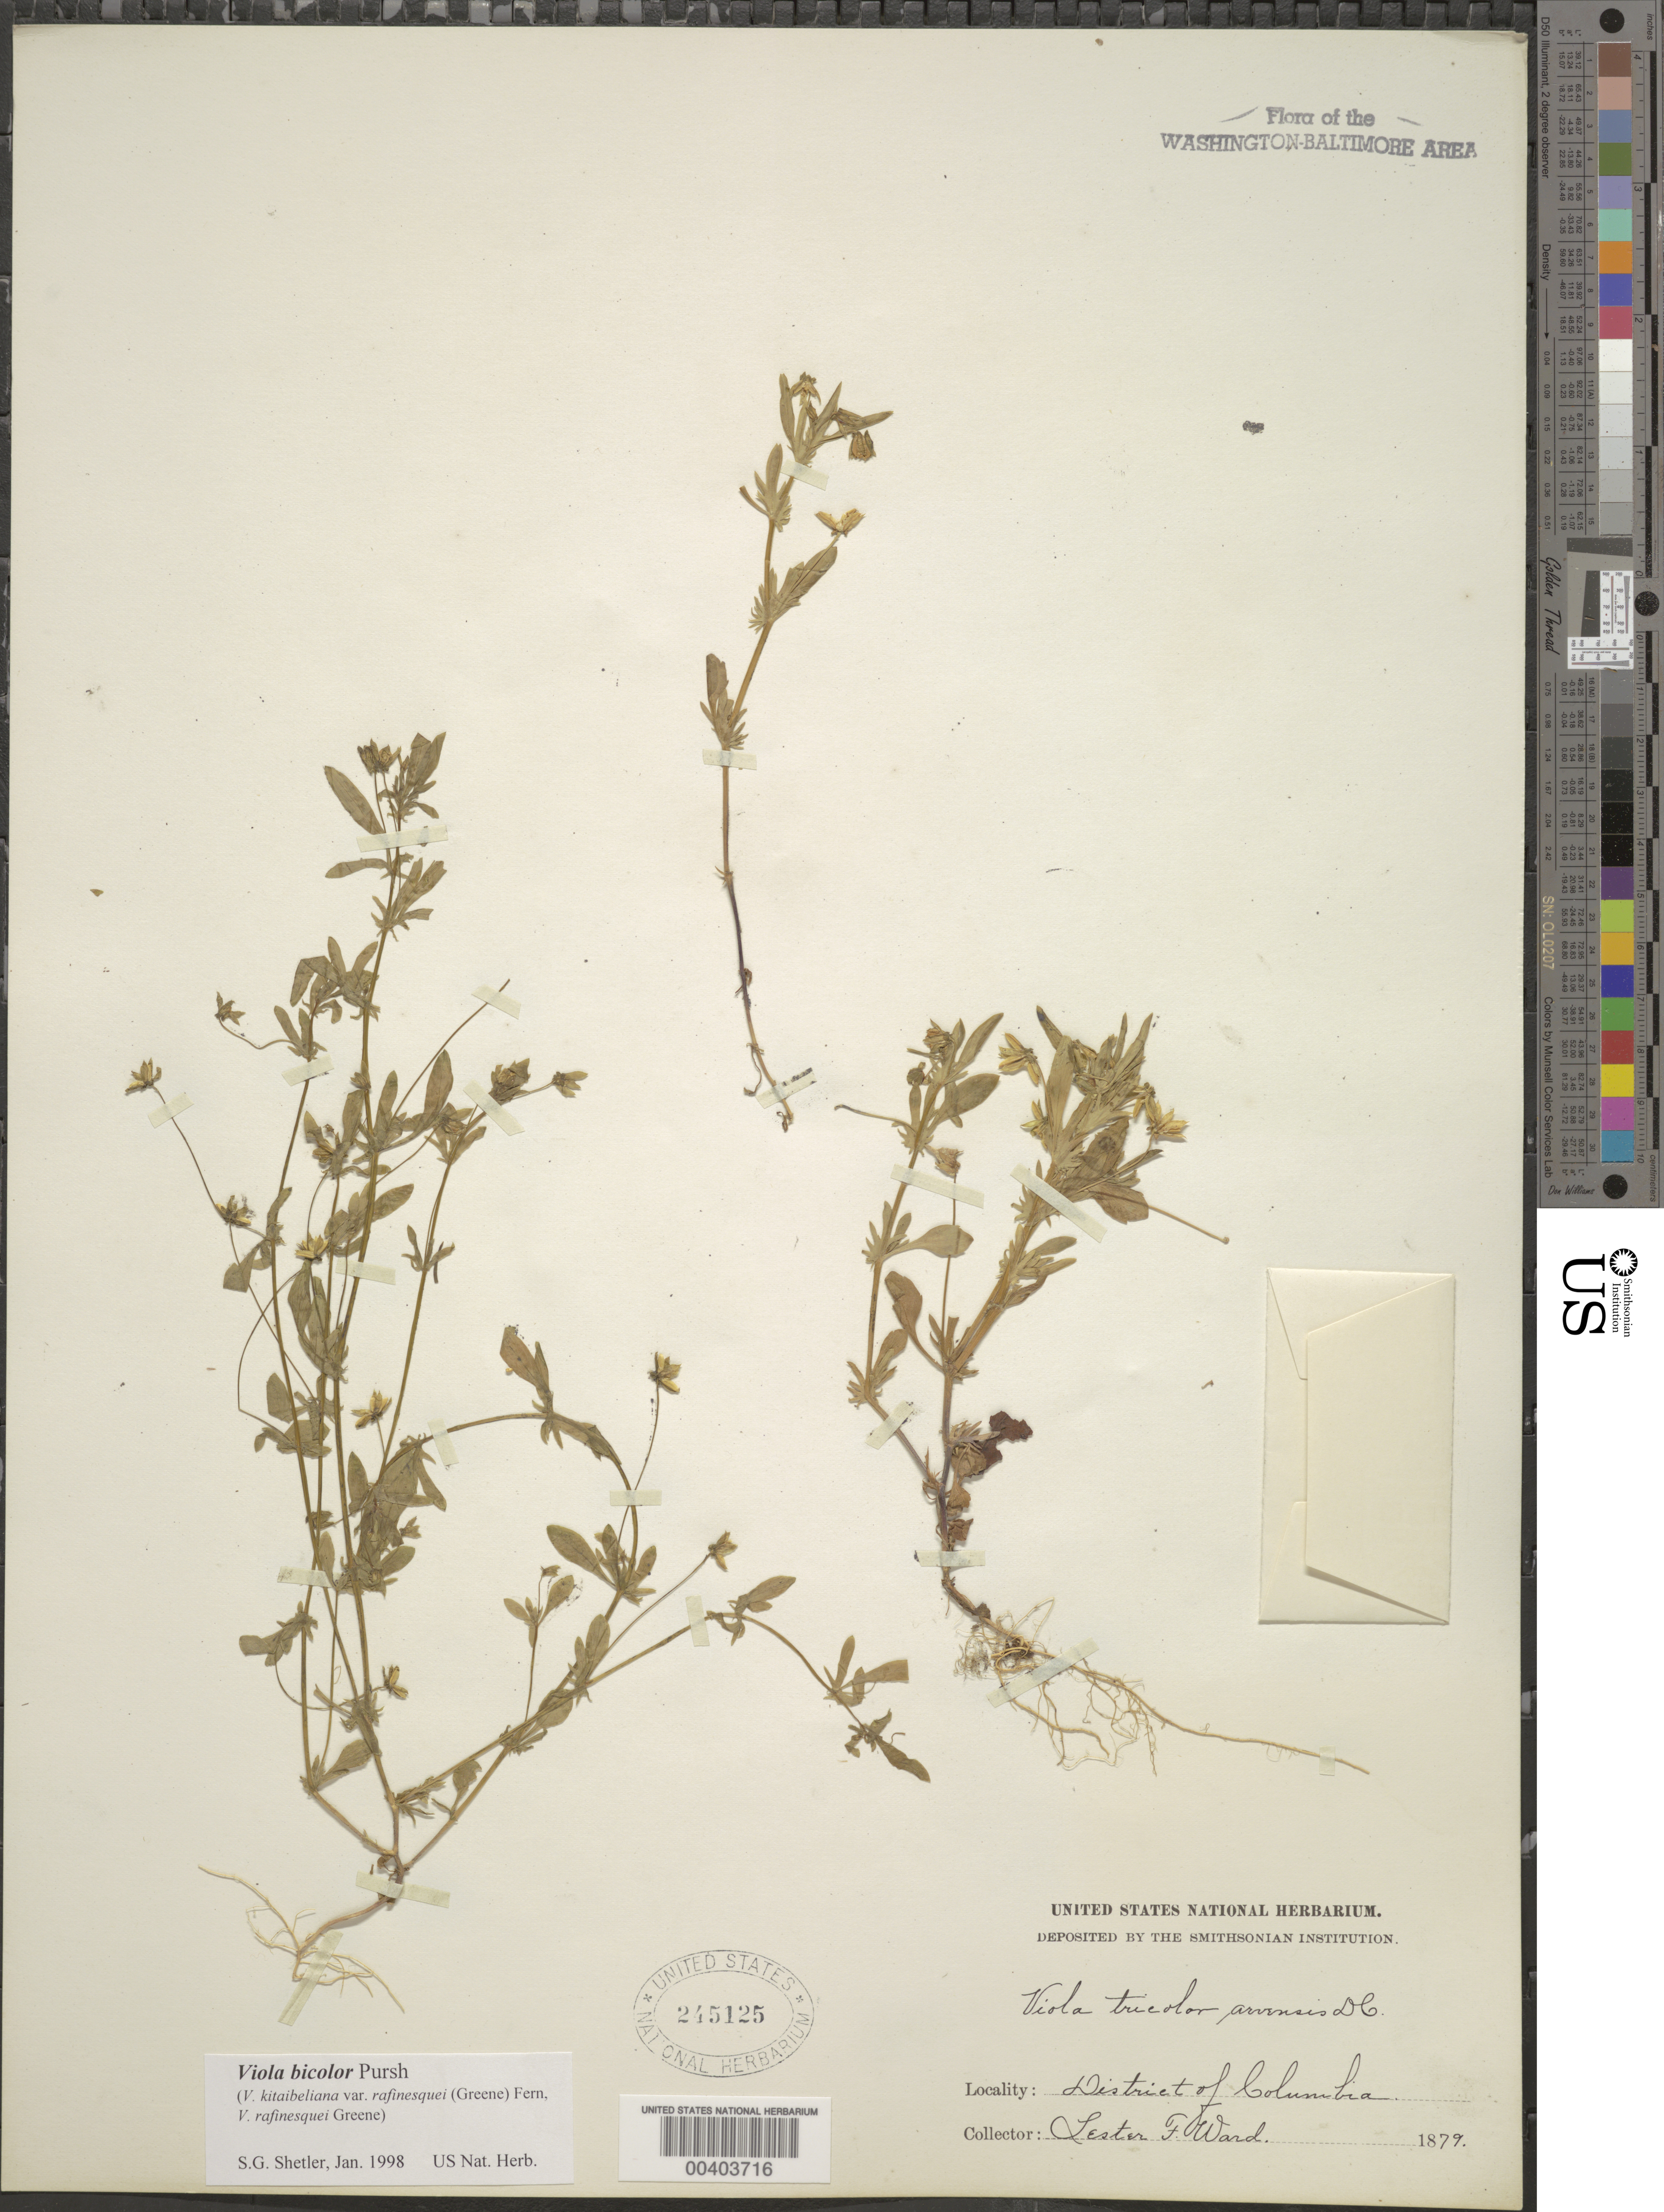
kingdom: Plantae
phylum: Tracheophyta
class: Magnoliopsida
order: Malpighiales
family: Violaceae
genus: Viola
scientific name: Viola bicolor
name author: Pursh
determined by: Shetler, Stanwyn G., (US), NMNH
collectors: L. F. Ward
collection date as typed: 1879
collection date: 1879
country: United States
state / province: District of Columbia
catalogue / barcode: US 245125